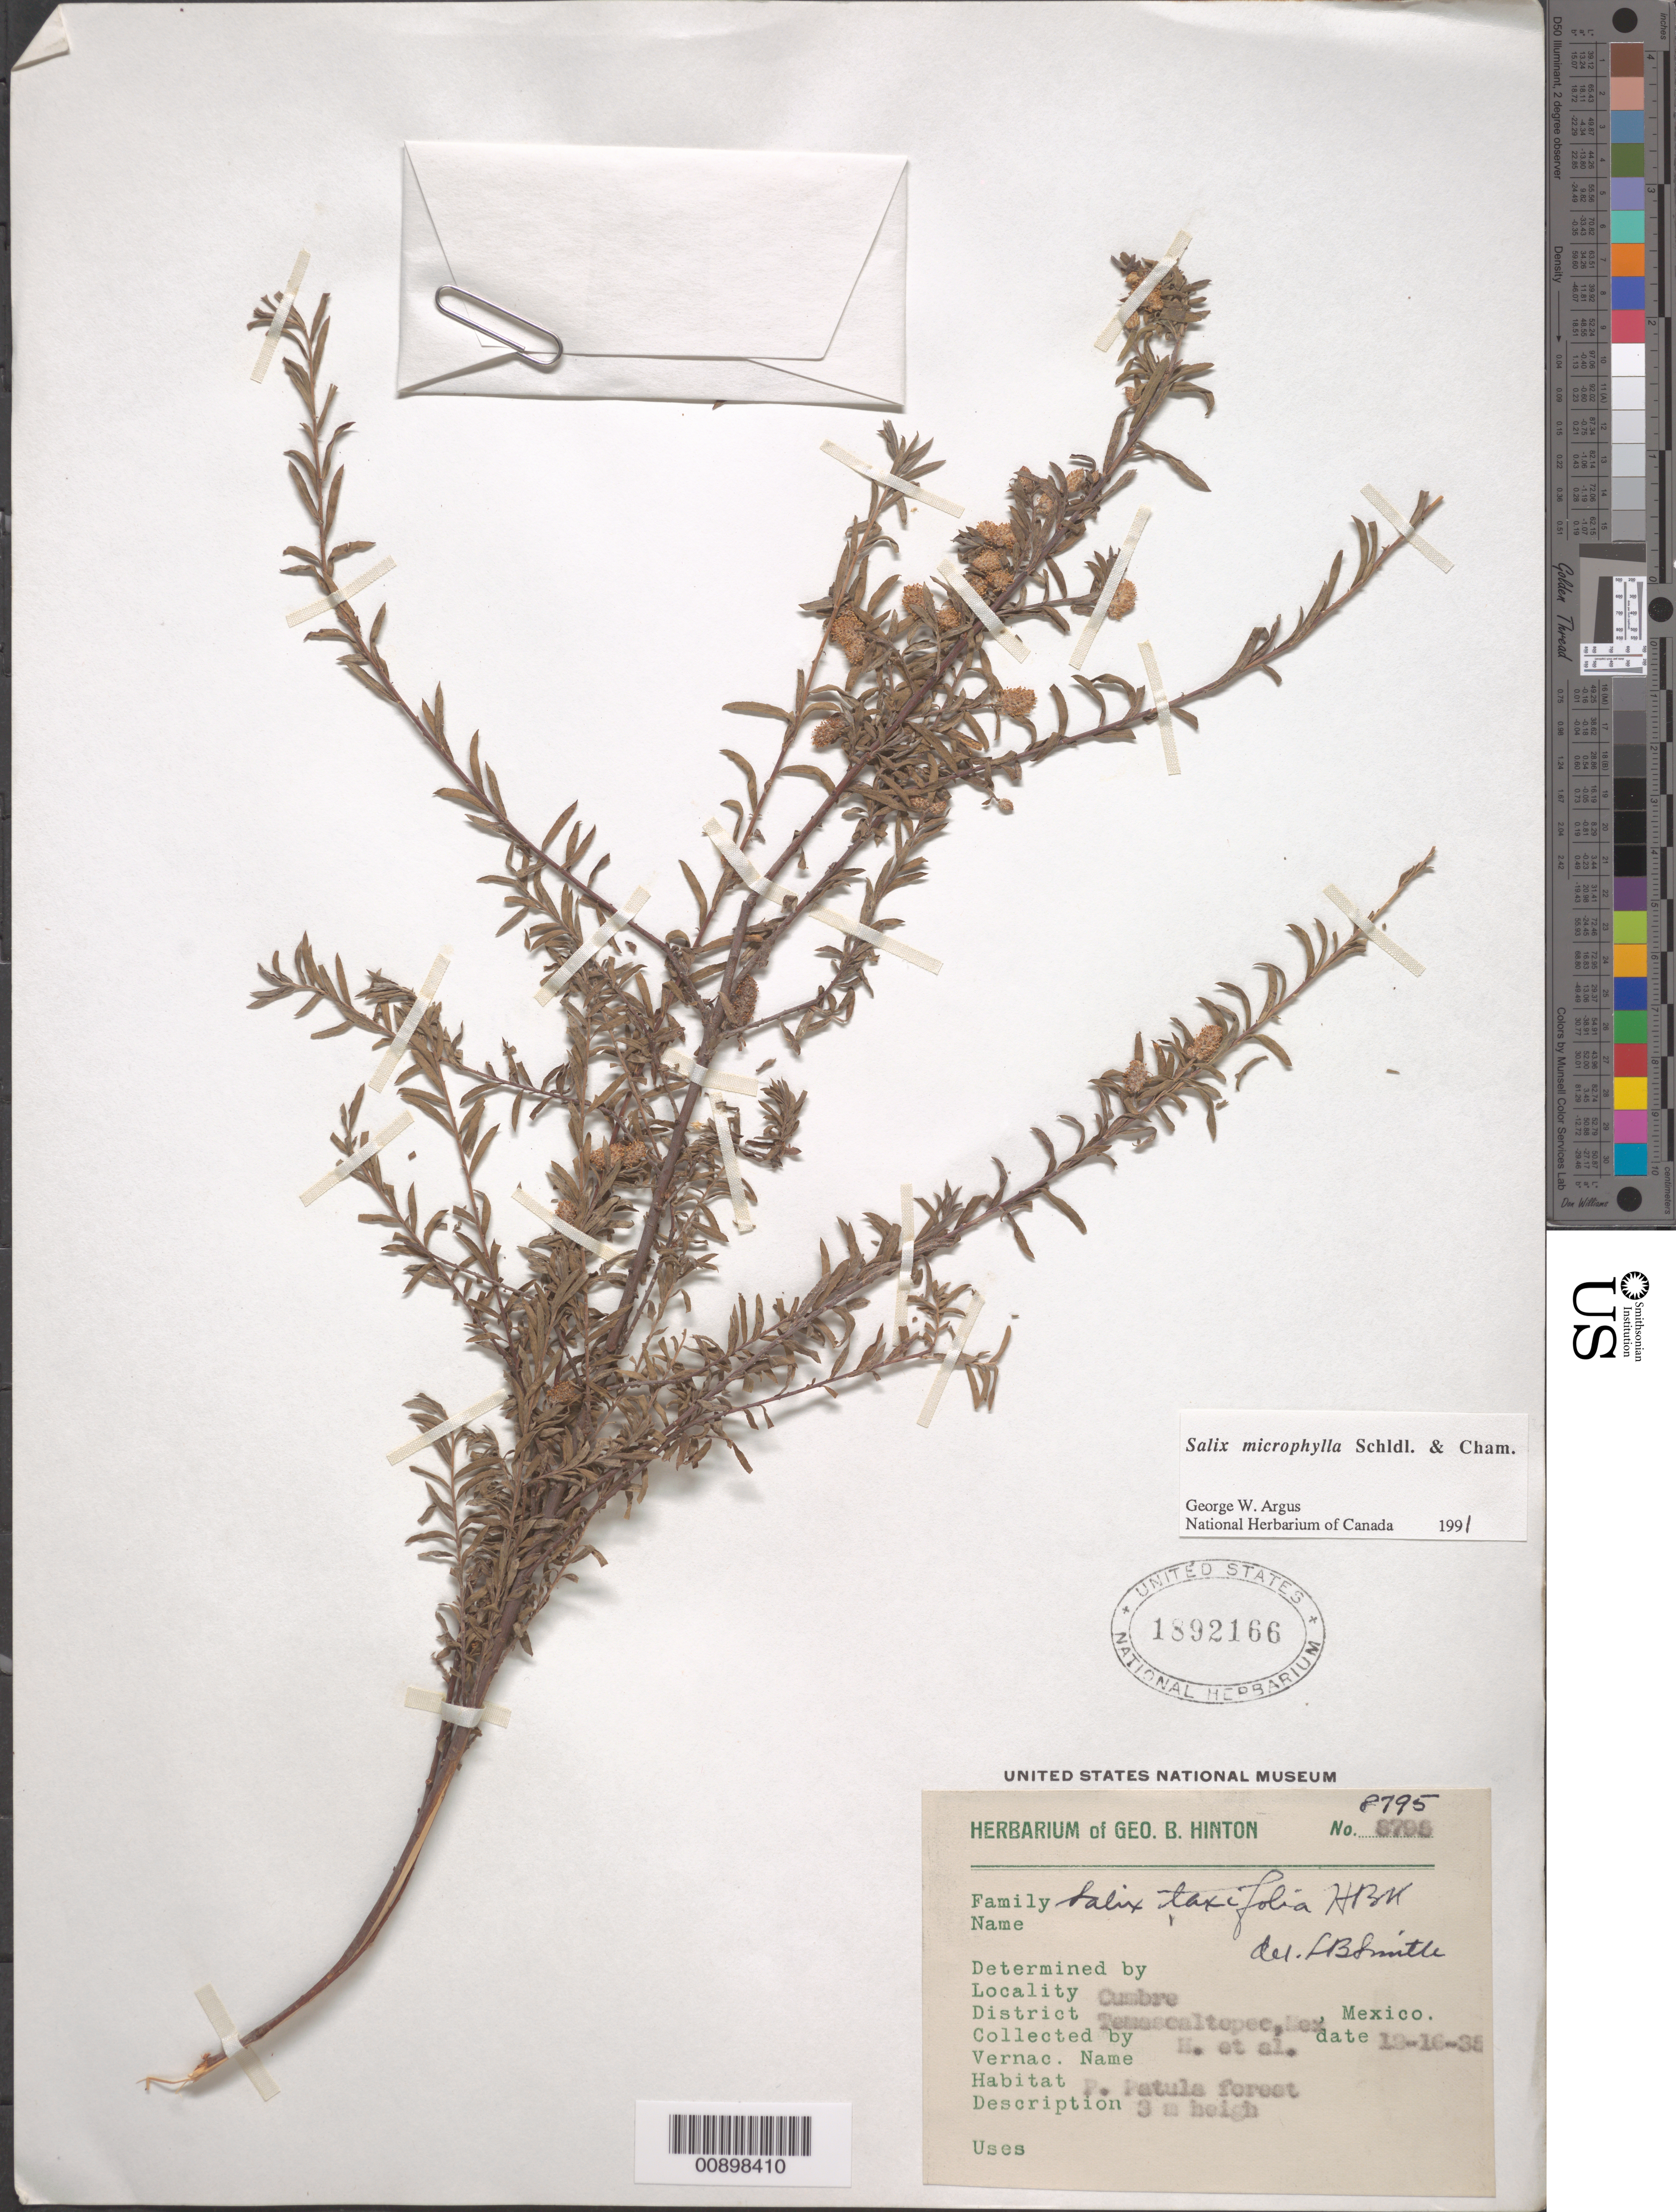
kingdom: Plantae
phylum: Tracheophyta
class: Magnoliopsida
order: Malpighiales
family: Salicaceae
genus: Salix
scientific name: Salix microphylla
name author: Schltdl. & Cham.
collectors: G. B. Hinton & et al.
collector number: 8795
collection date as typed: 16 Dec 1935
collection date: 1935-12-16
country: Mexico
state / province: México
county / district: Temascaltepec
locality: Cumbre, District Temascaltepec, State México.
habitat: P. patula forest.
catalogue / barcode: US 1892166